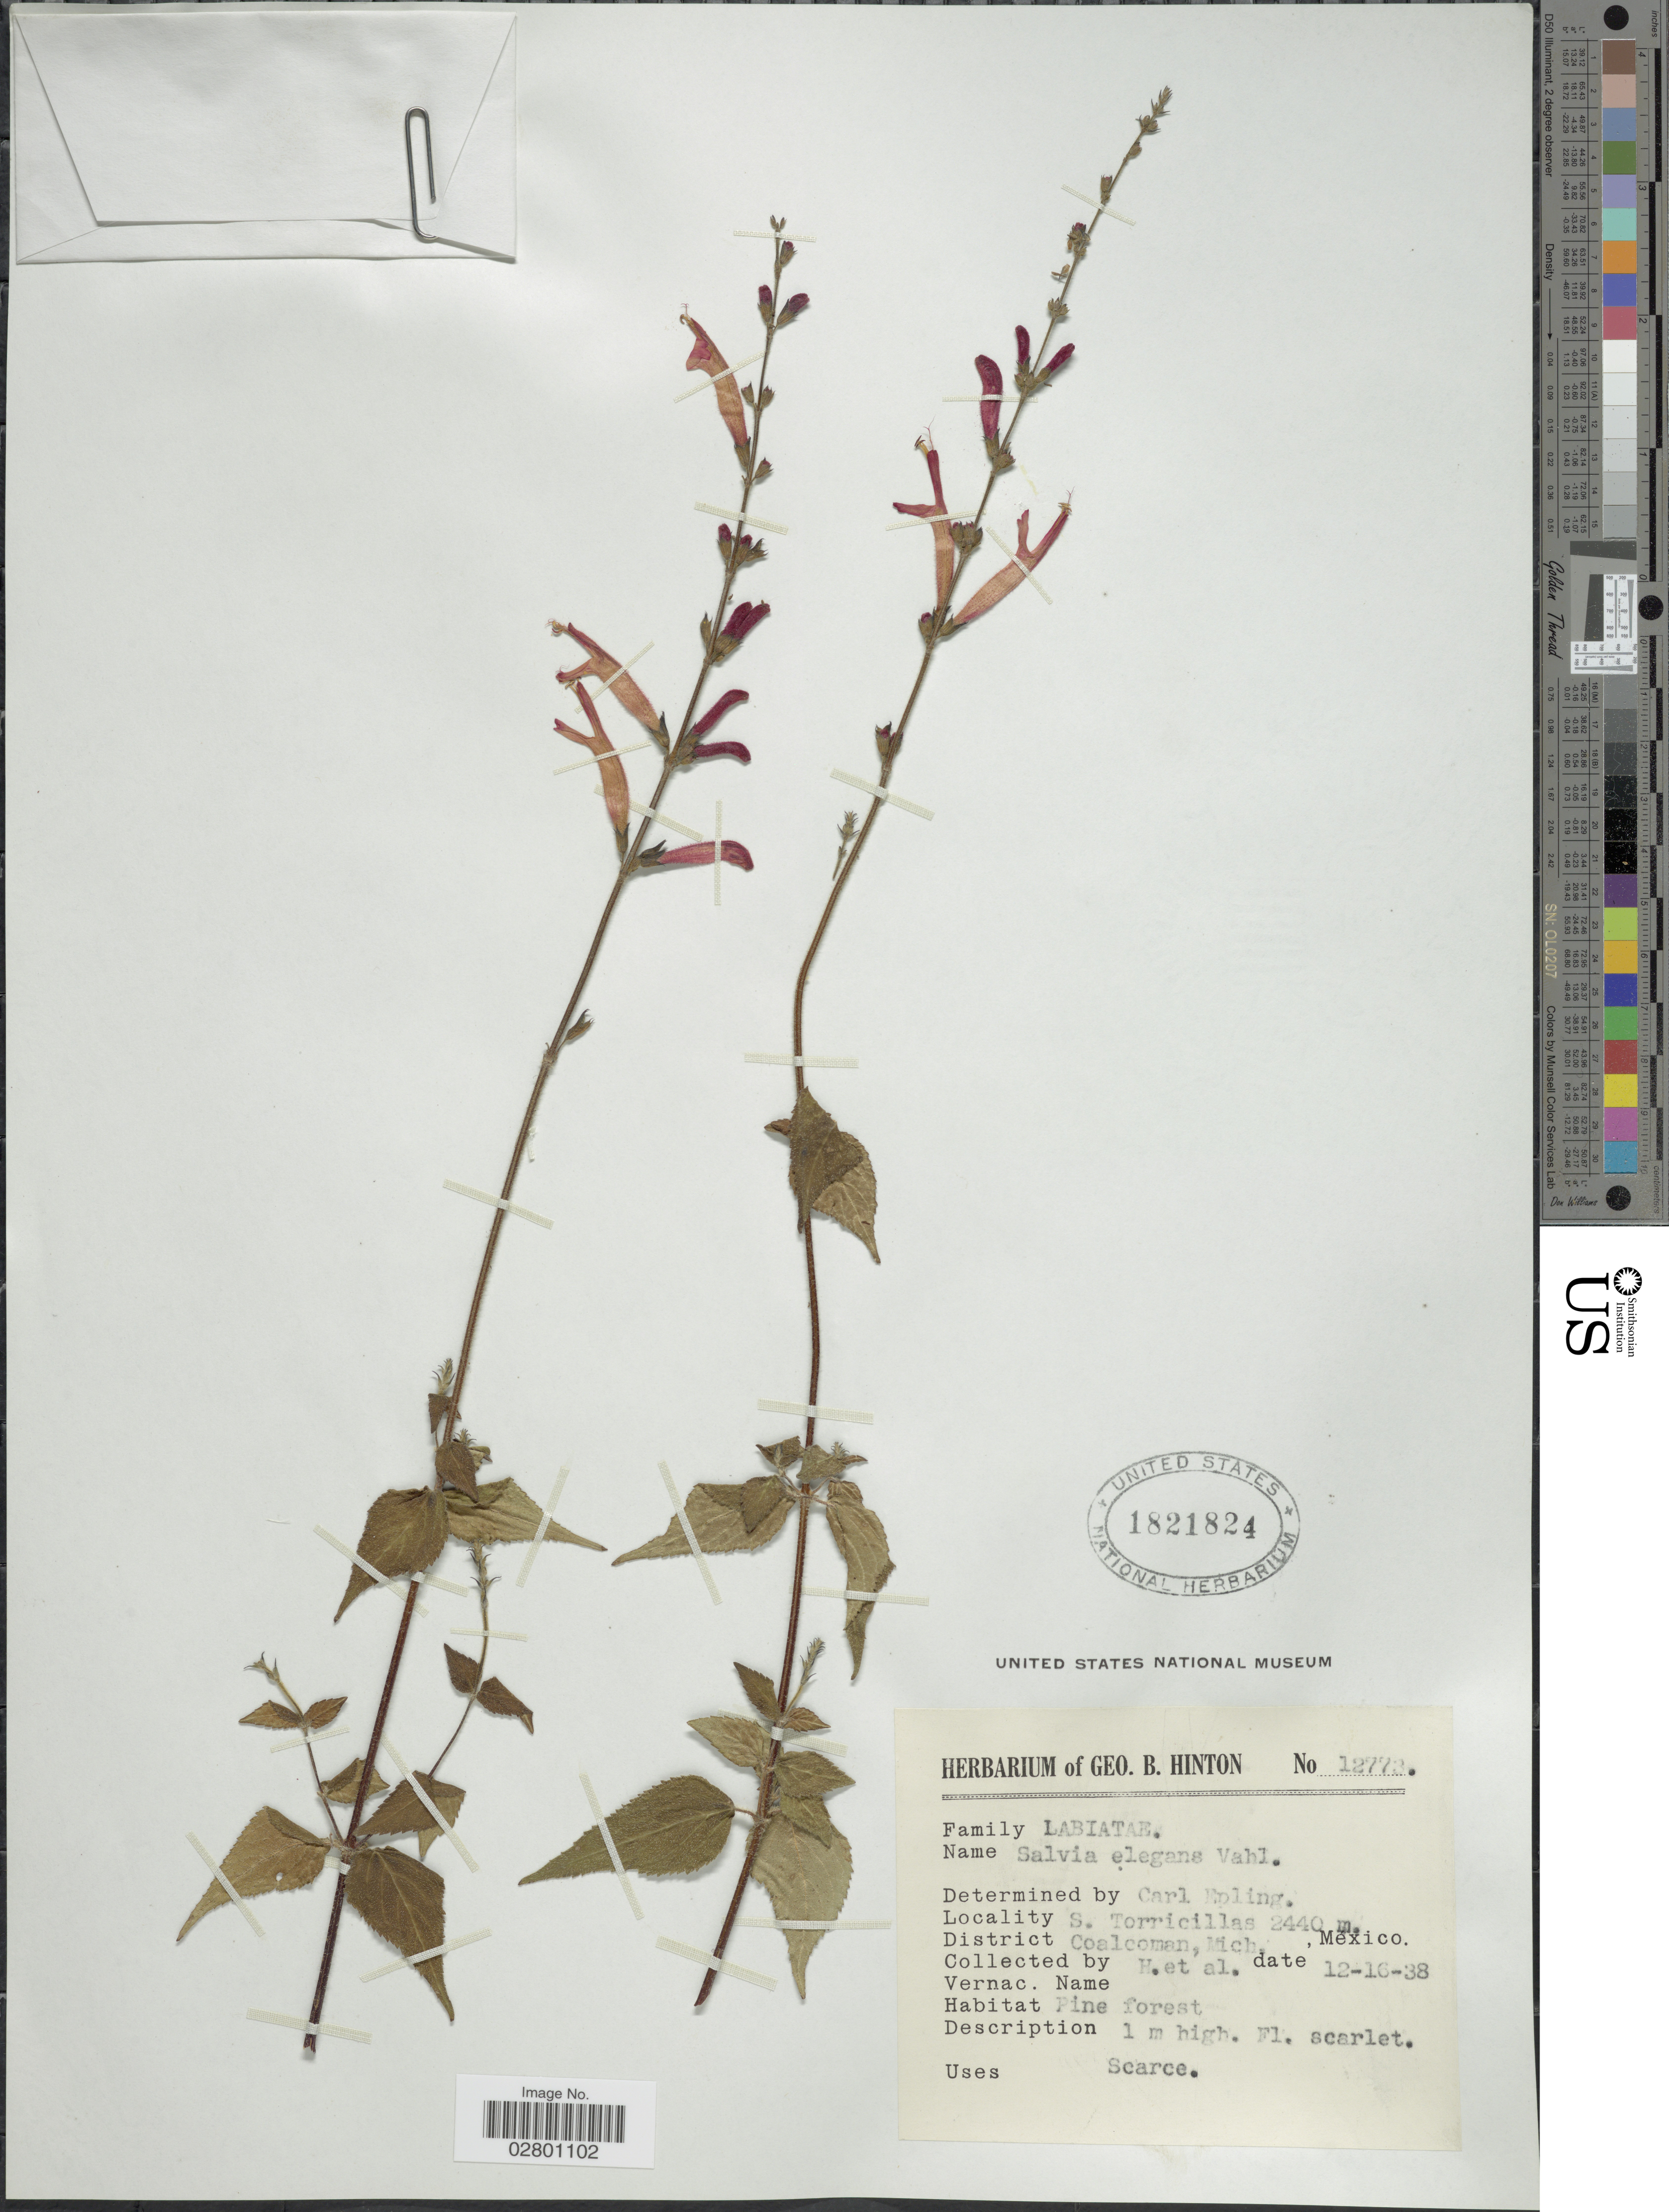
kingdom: Plantae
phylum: Tracheophyta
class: Magnoliopsida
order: Lamiales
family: Lamiaceae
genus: Salvia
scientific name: Salvia elegans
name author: Vahl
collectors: G. B. Hinton & et al.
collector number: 12773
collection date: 1938-12-16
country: Mexico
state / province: Michoacán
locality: S. Torricillas, District Coalcoman, Mich.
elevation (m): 2440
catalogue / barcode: US 1821824